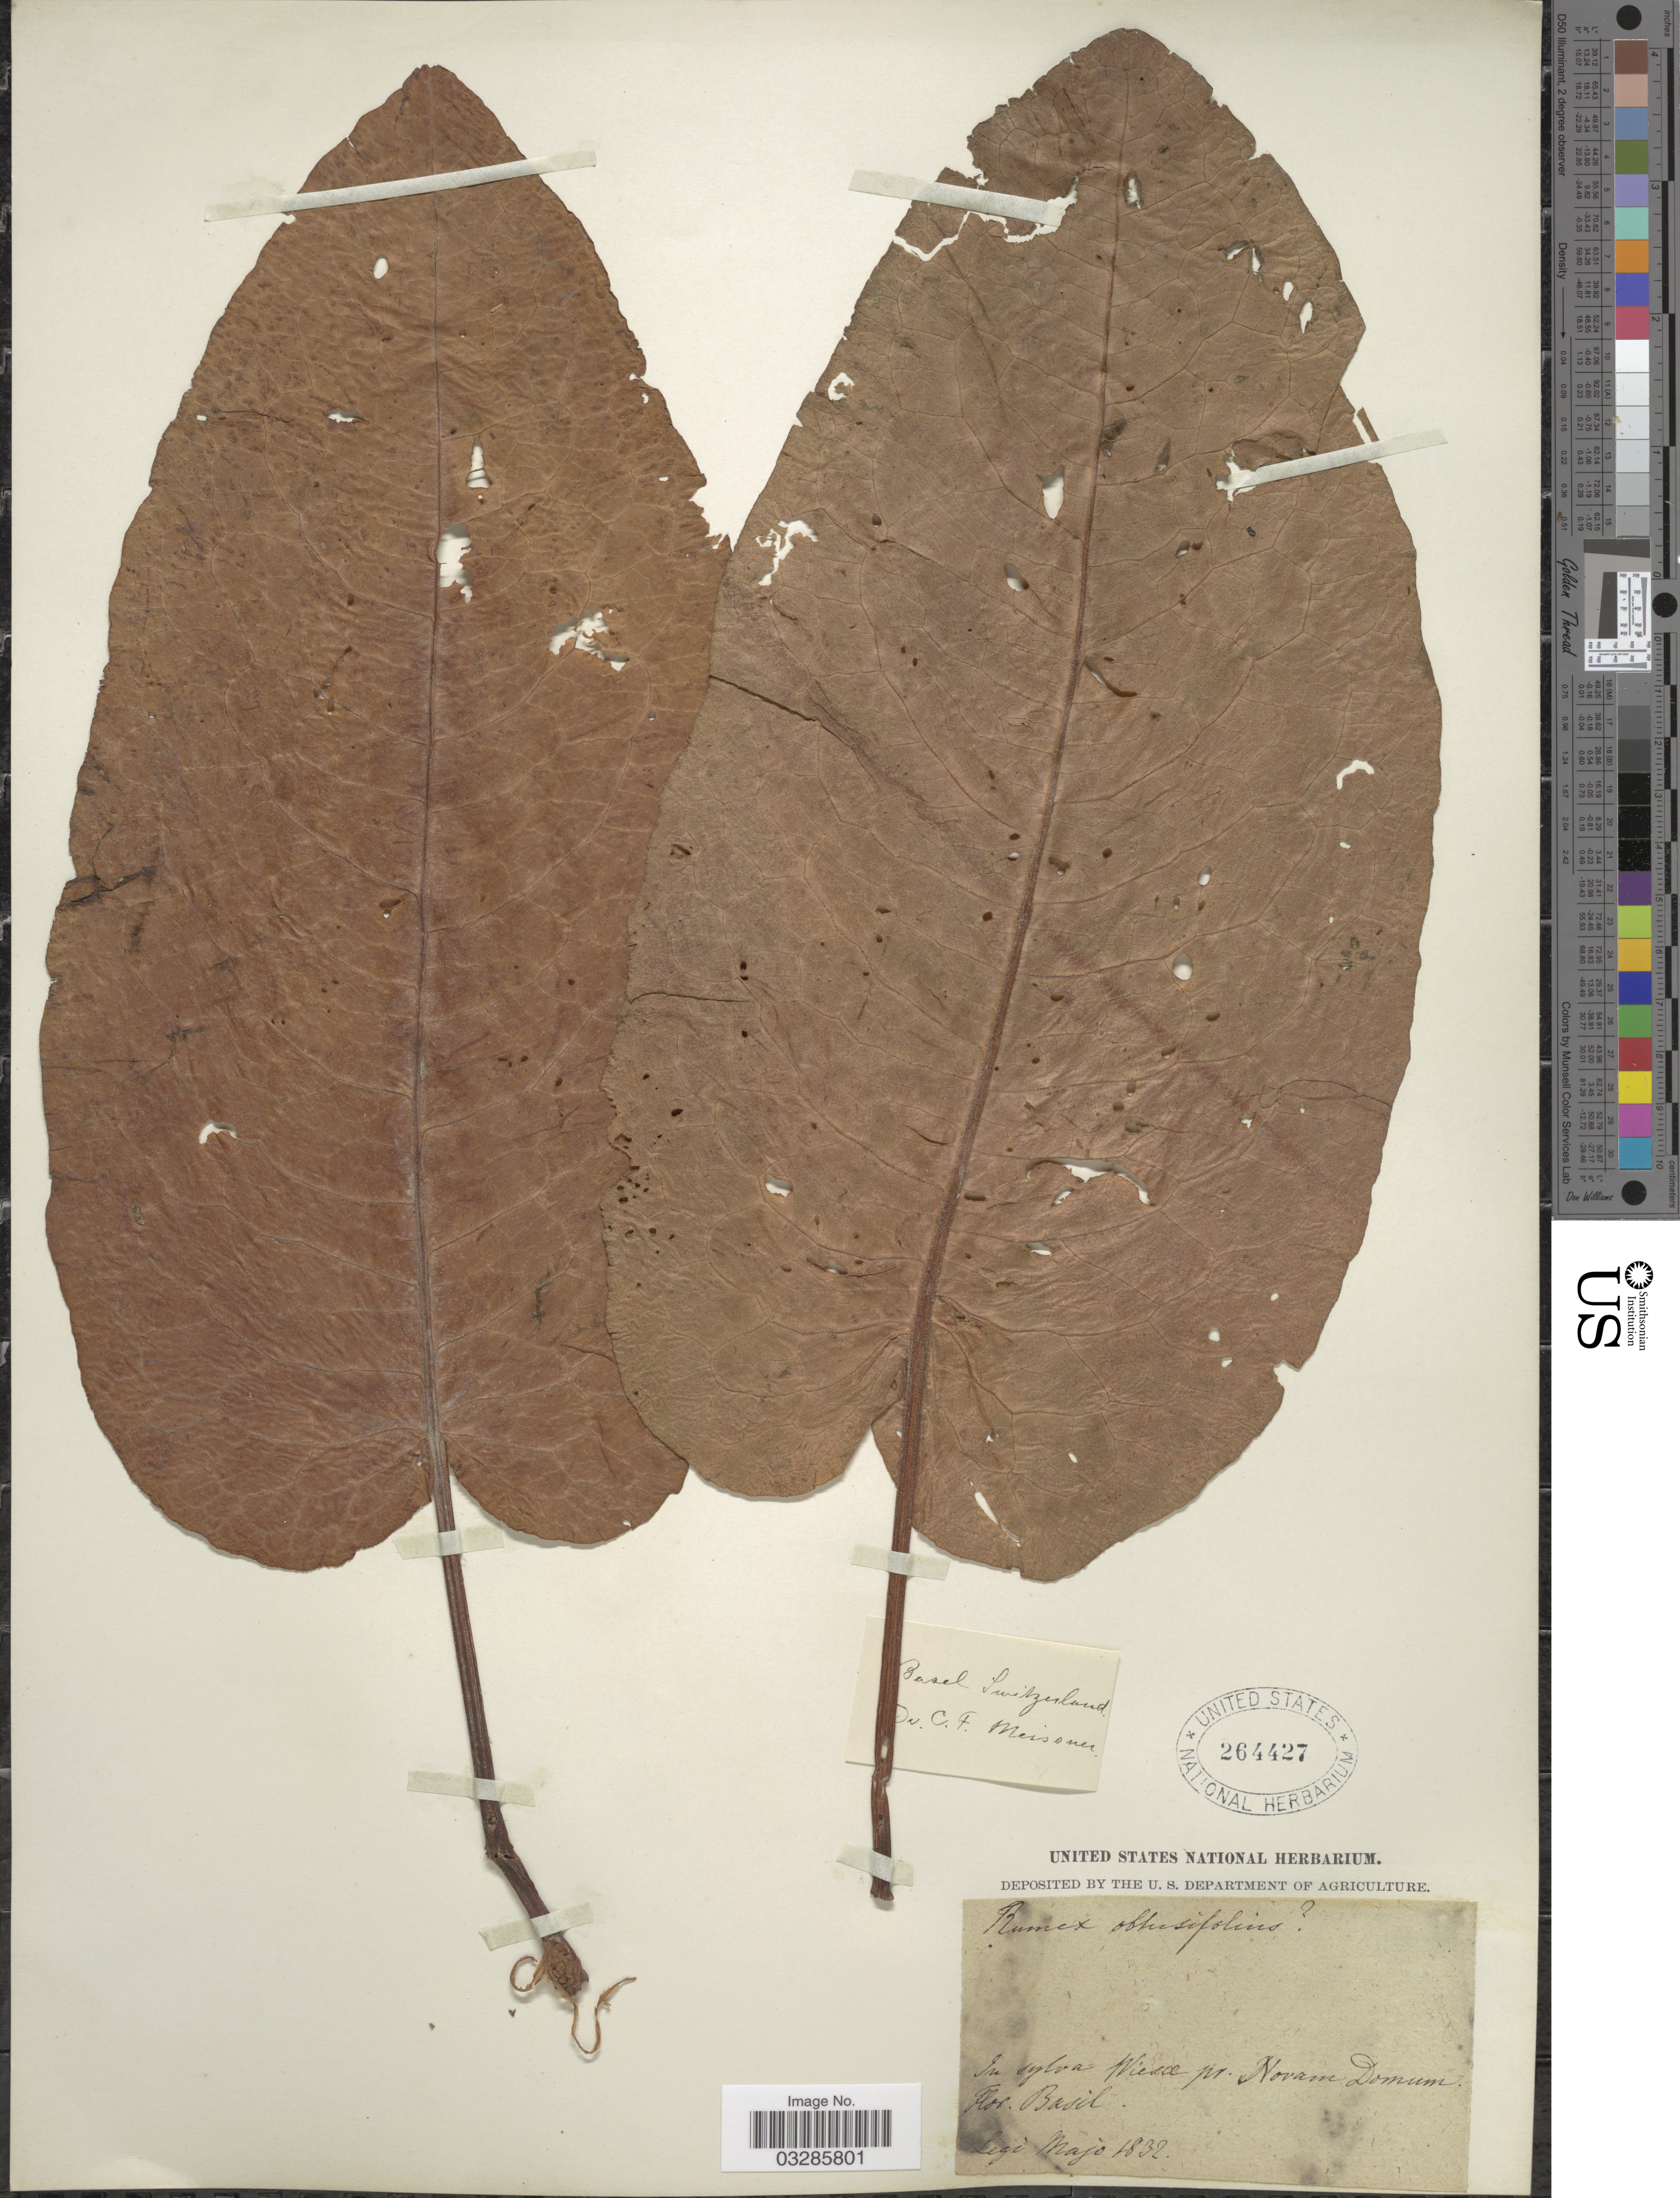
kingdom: Plantae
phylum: Tracheophyta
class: Magnoliopsida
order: Caryophyllales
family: Polygonaceae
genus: Rumex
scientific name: Rumex obtusifolius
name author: L.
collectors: C. F. W. Meissner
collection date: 1832-05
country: Switzerland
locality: Basel, In sylva Wiesae pr. Novam Domum, Basil.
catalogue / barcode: US 264427